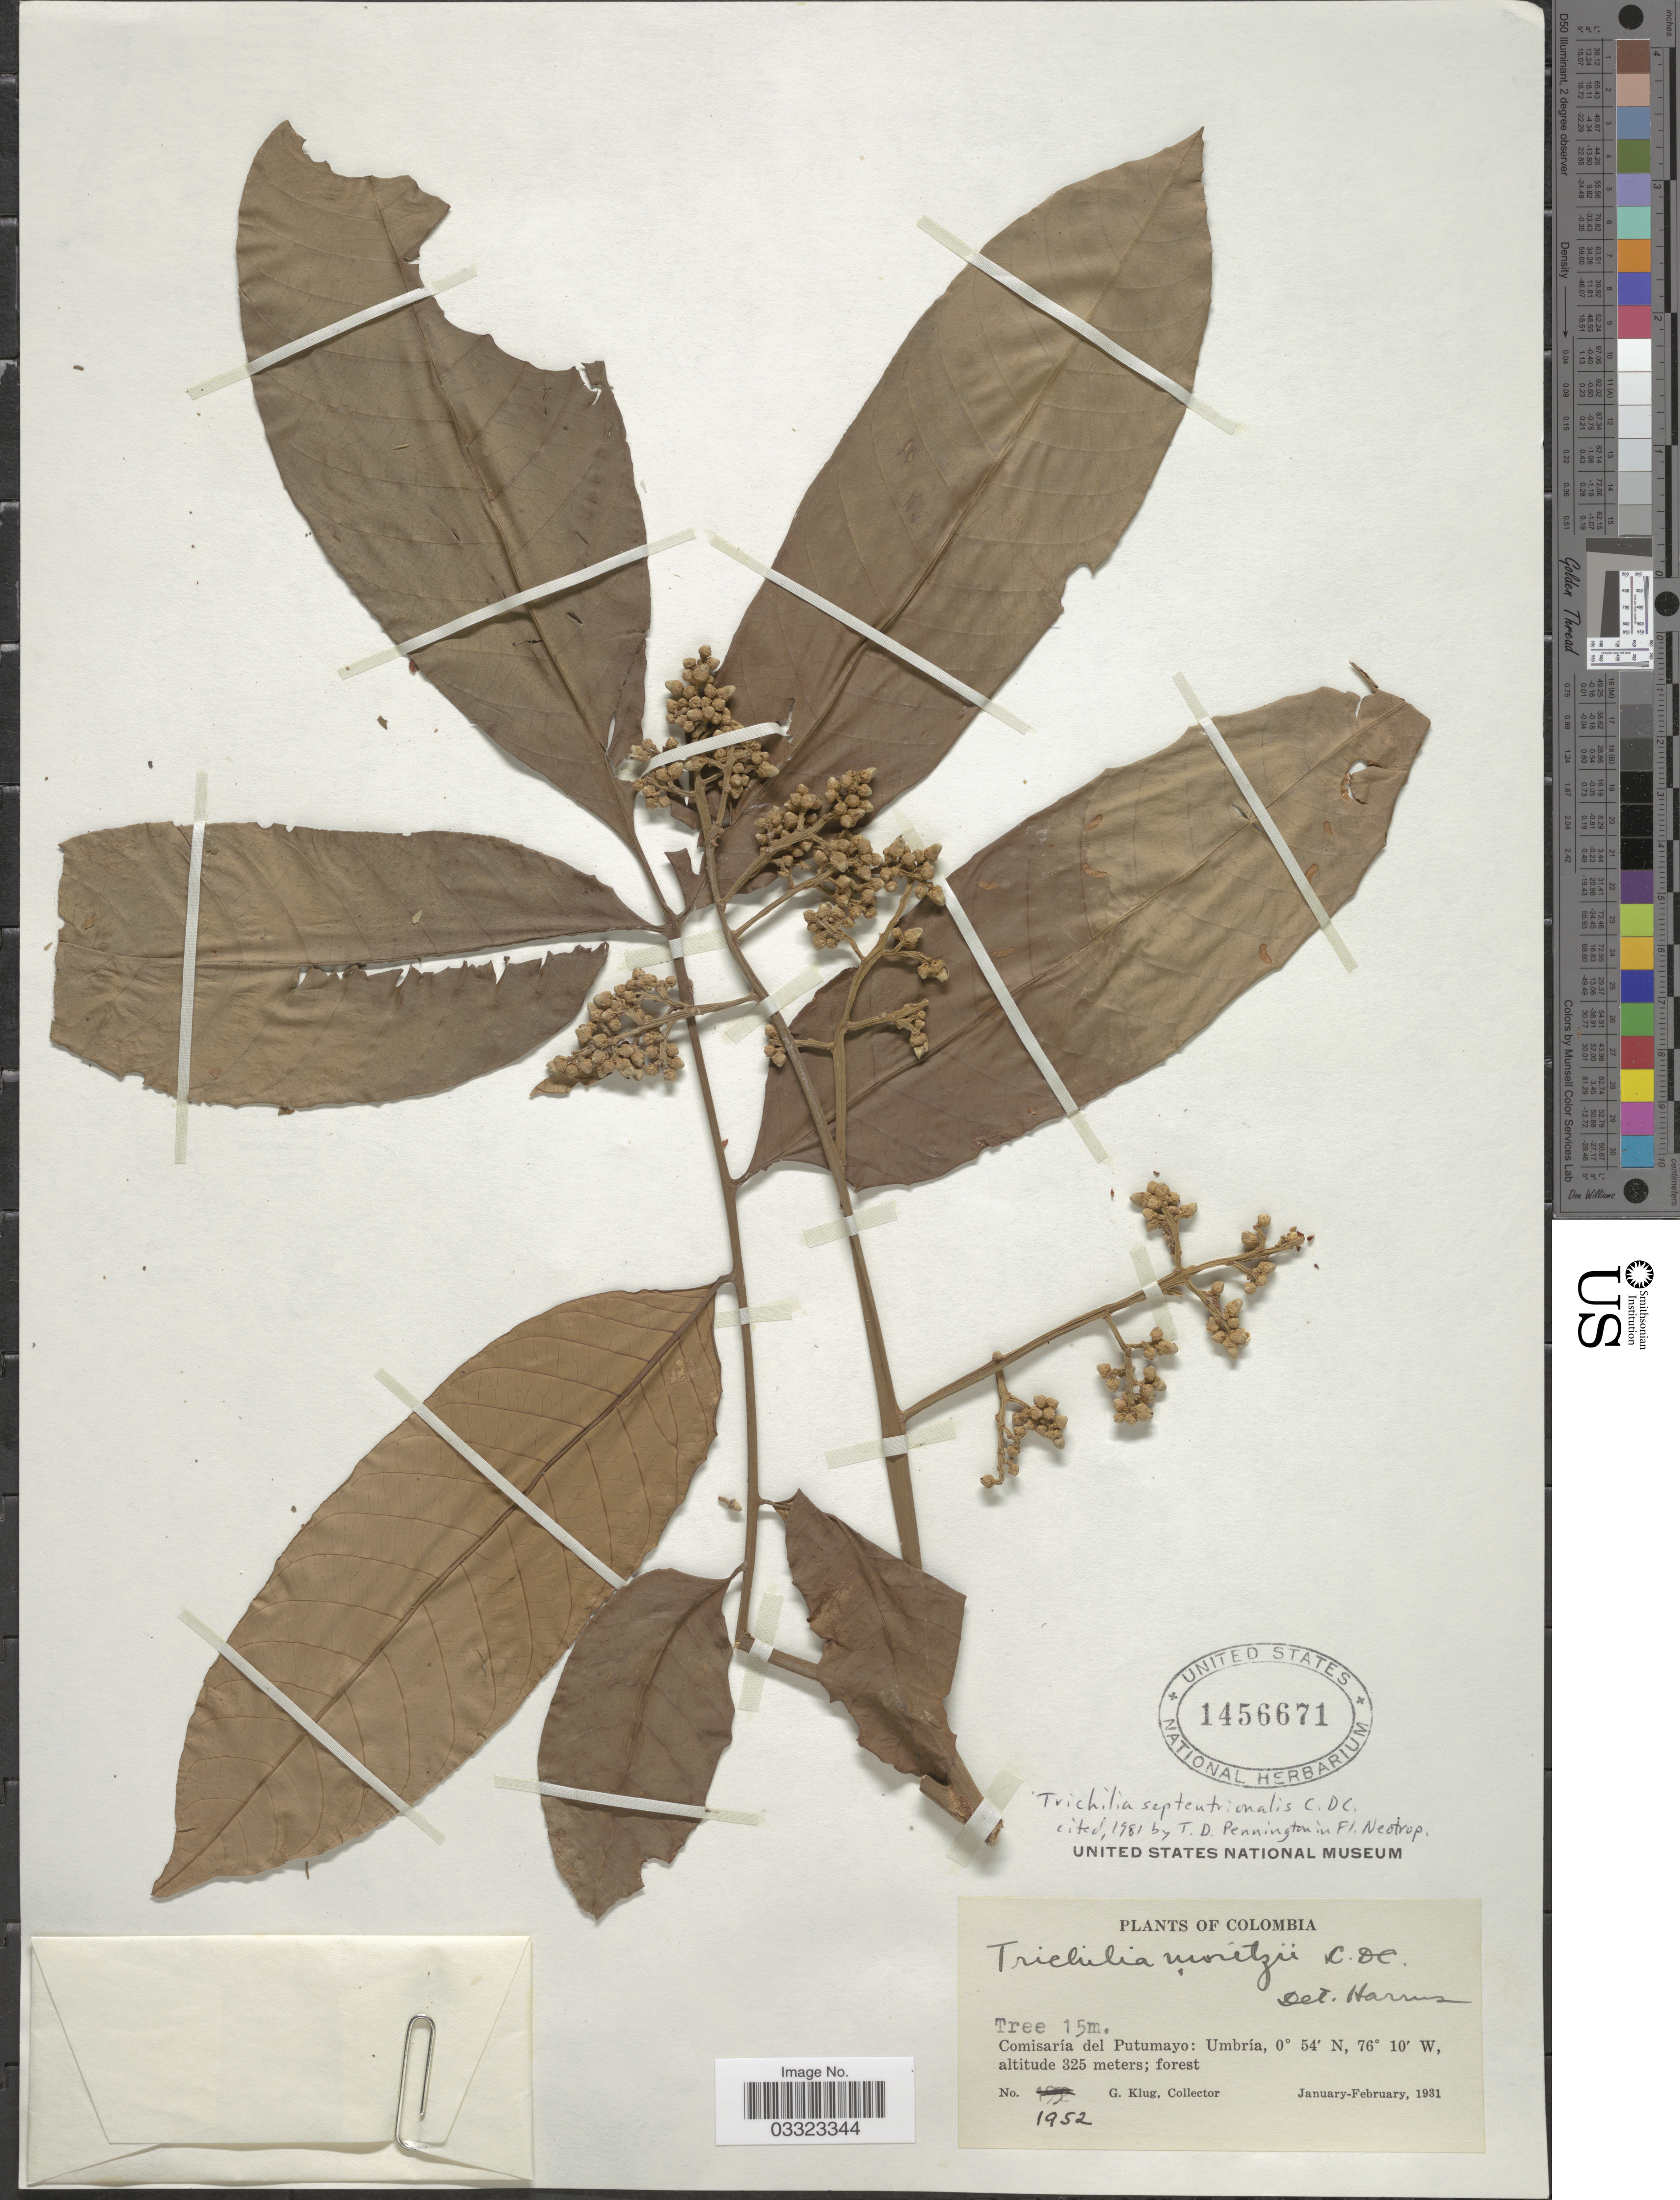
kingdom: Plantae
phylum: Tracheophyta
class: Magnoliopsida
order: Sapindales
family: Meliaceae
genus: Trichilia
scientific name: Trichilia septentrionalis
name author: C. DC.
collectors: G. Klug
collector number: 1952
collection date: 1931-01/1931-02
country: Colombia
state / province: Putumayo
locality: Comisaría del Putumayo: Umbría.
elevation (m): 325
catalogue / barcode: US 1456671